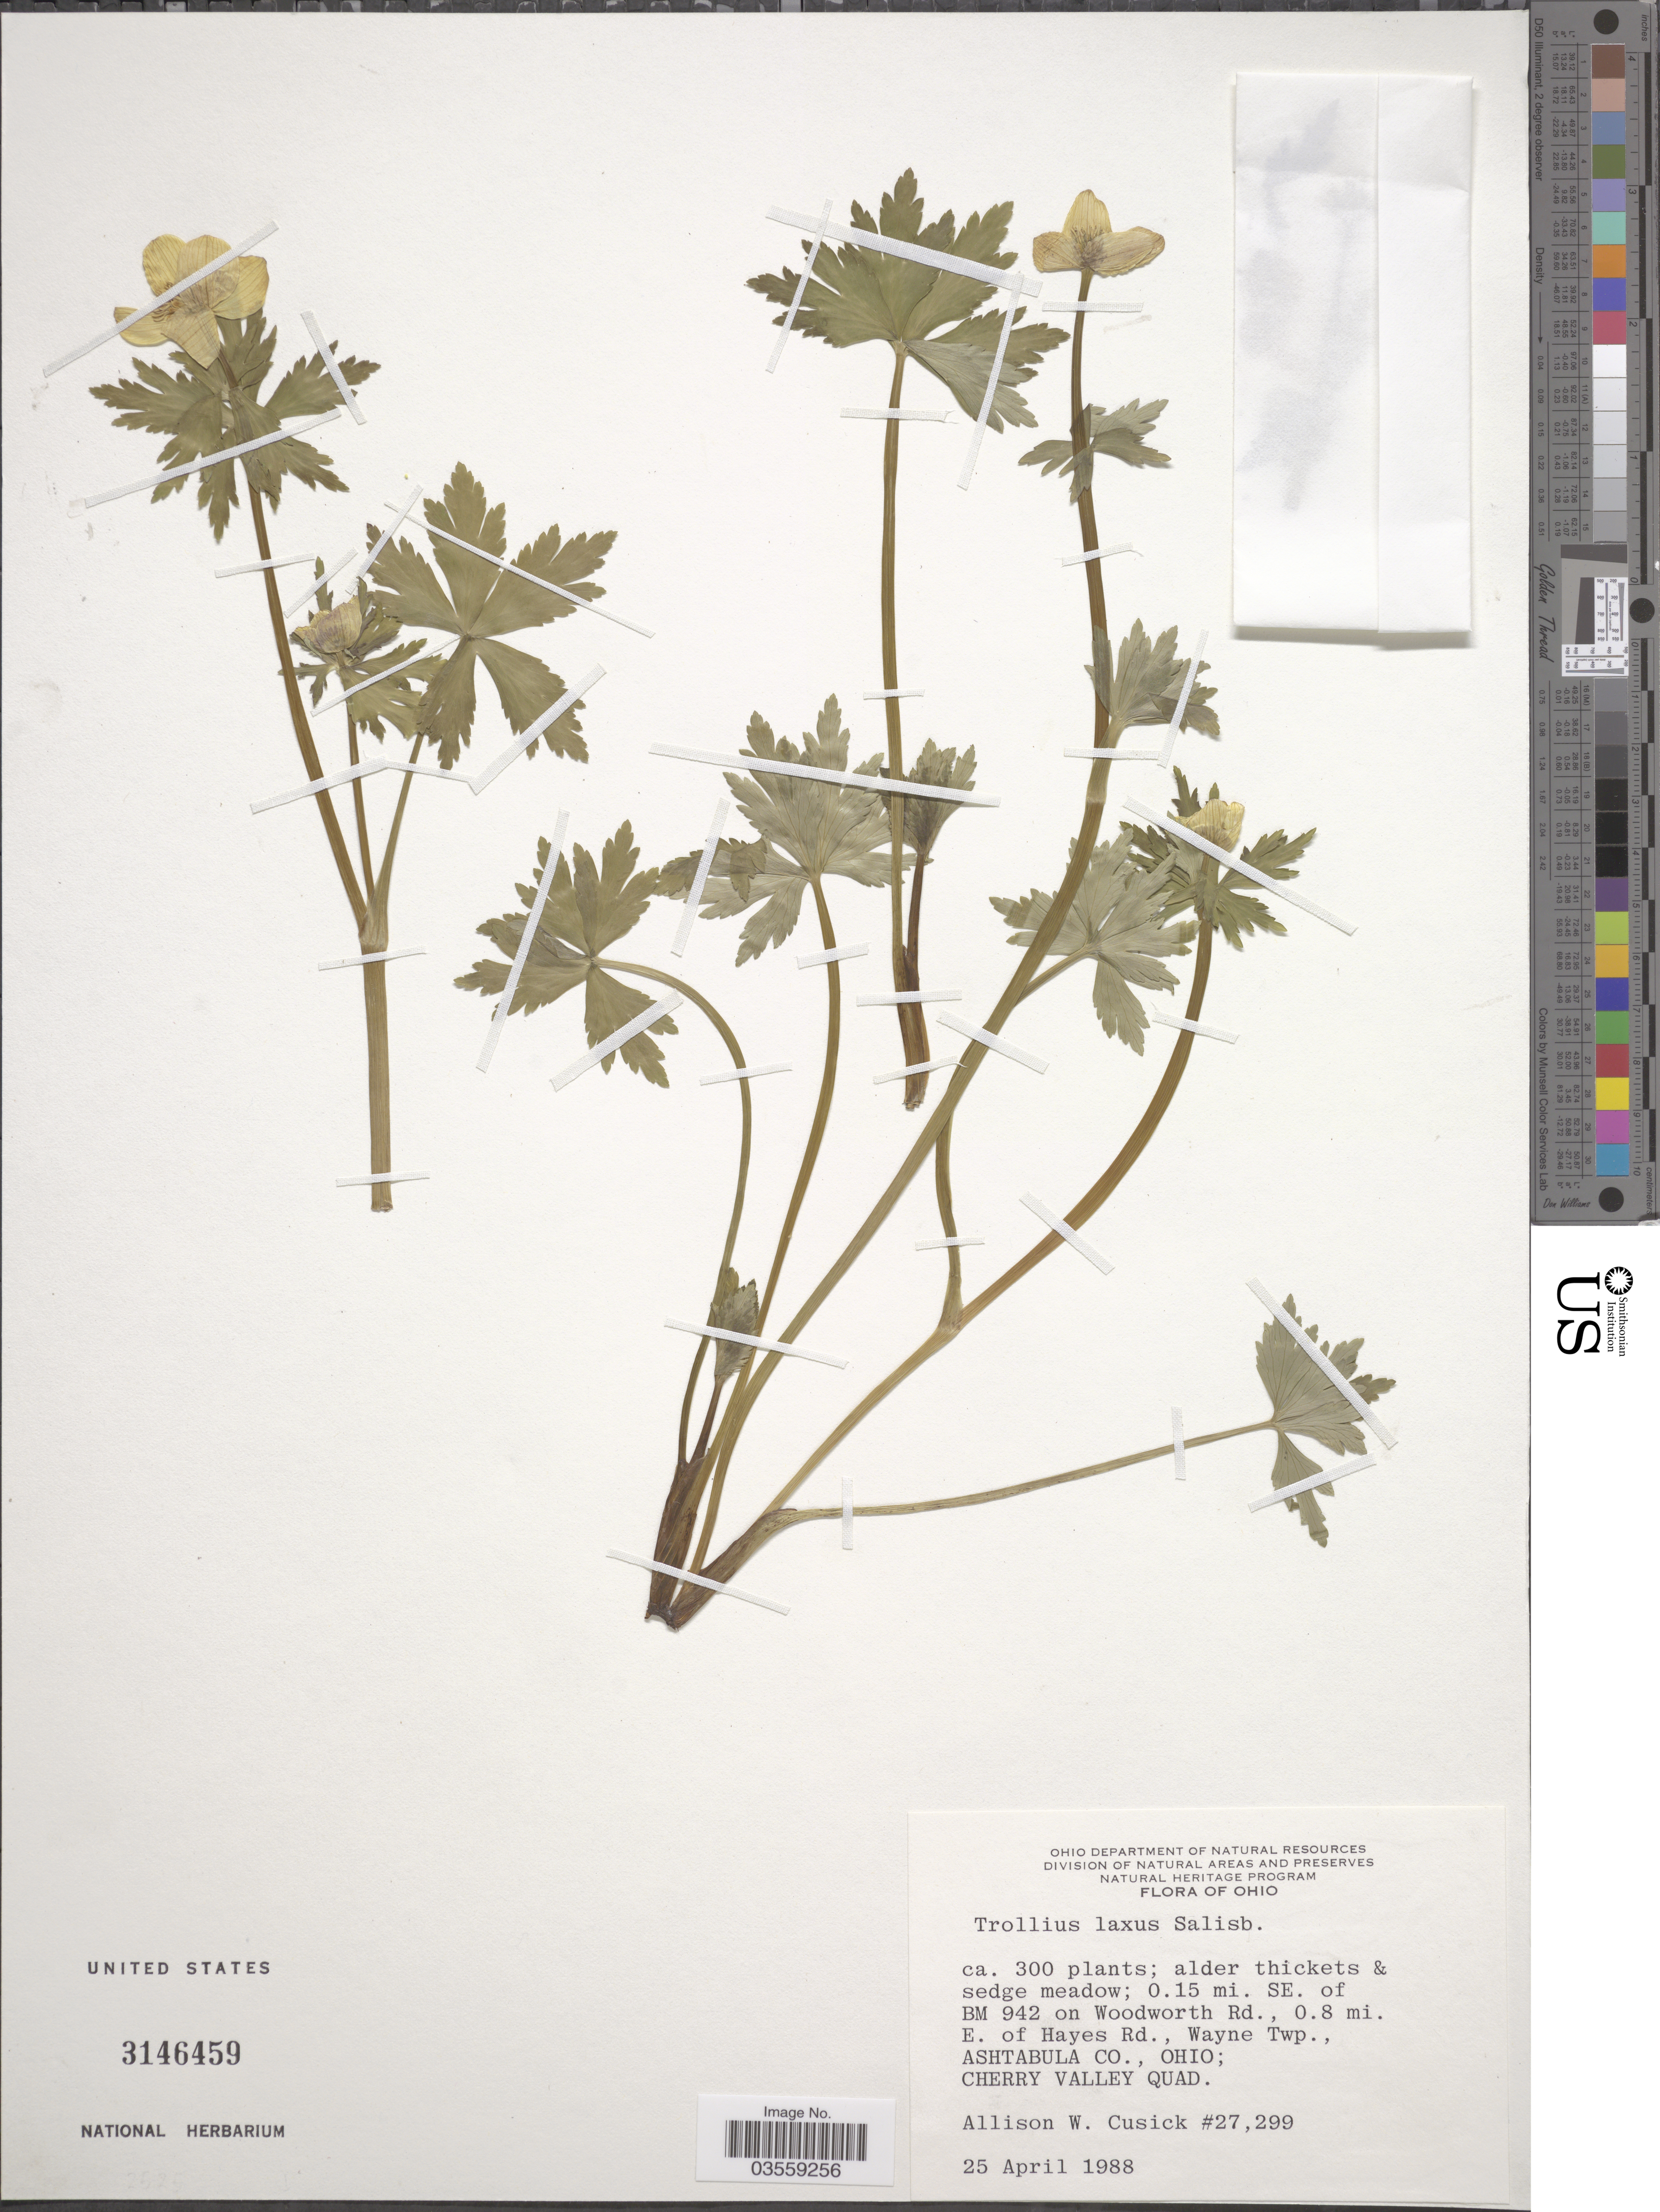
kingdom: Plantae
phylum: Tracheophyta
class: Magnoliopsida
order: Ranunculales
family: Ranunculaceae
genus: Trollius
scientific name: Trollius laxus var. laxus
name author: Salisb.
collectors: A. Cusick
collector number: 27299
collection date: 1988-04-25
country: United States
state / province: Ohio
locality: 0.15 mi. SE. of BM 942 on Woodworth Rd., 0.8 mi. E. of Hayes Rd., Wayne Twp., Ashtabula Co.; Cherry Valley Quad.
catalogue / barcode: US 3146459